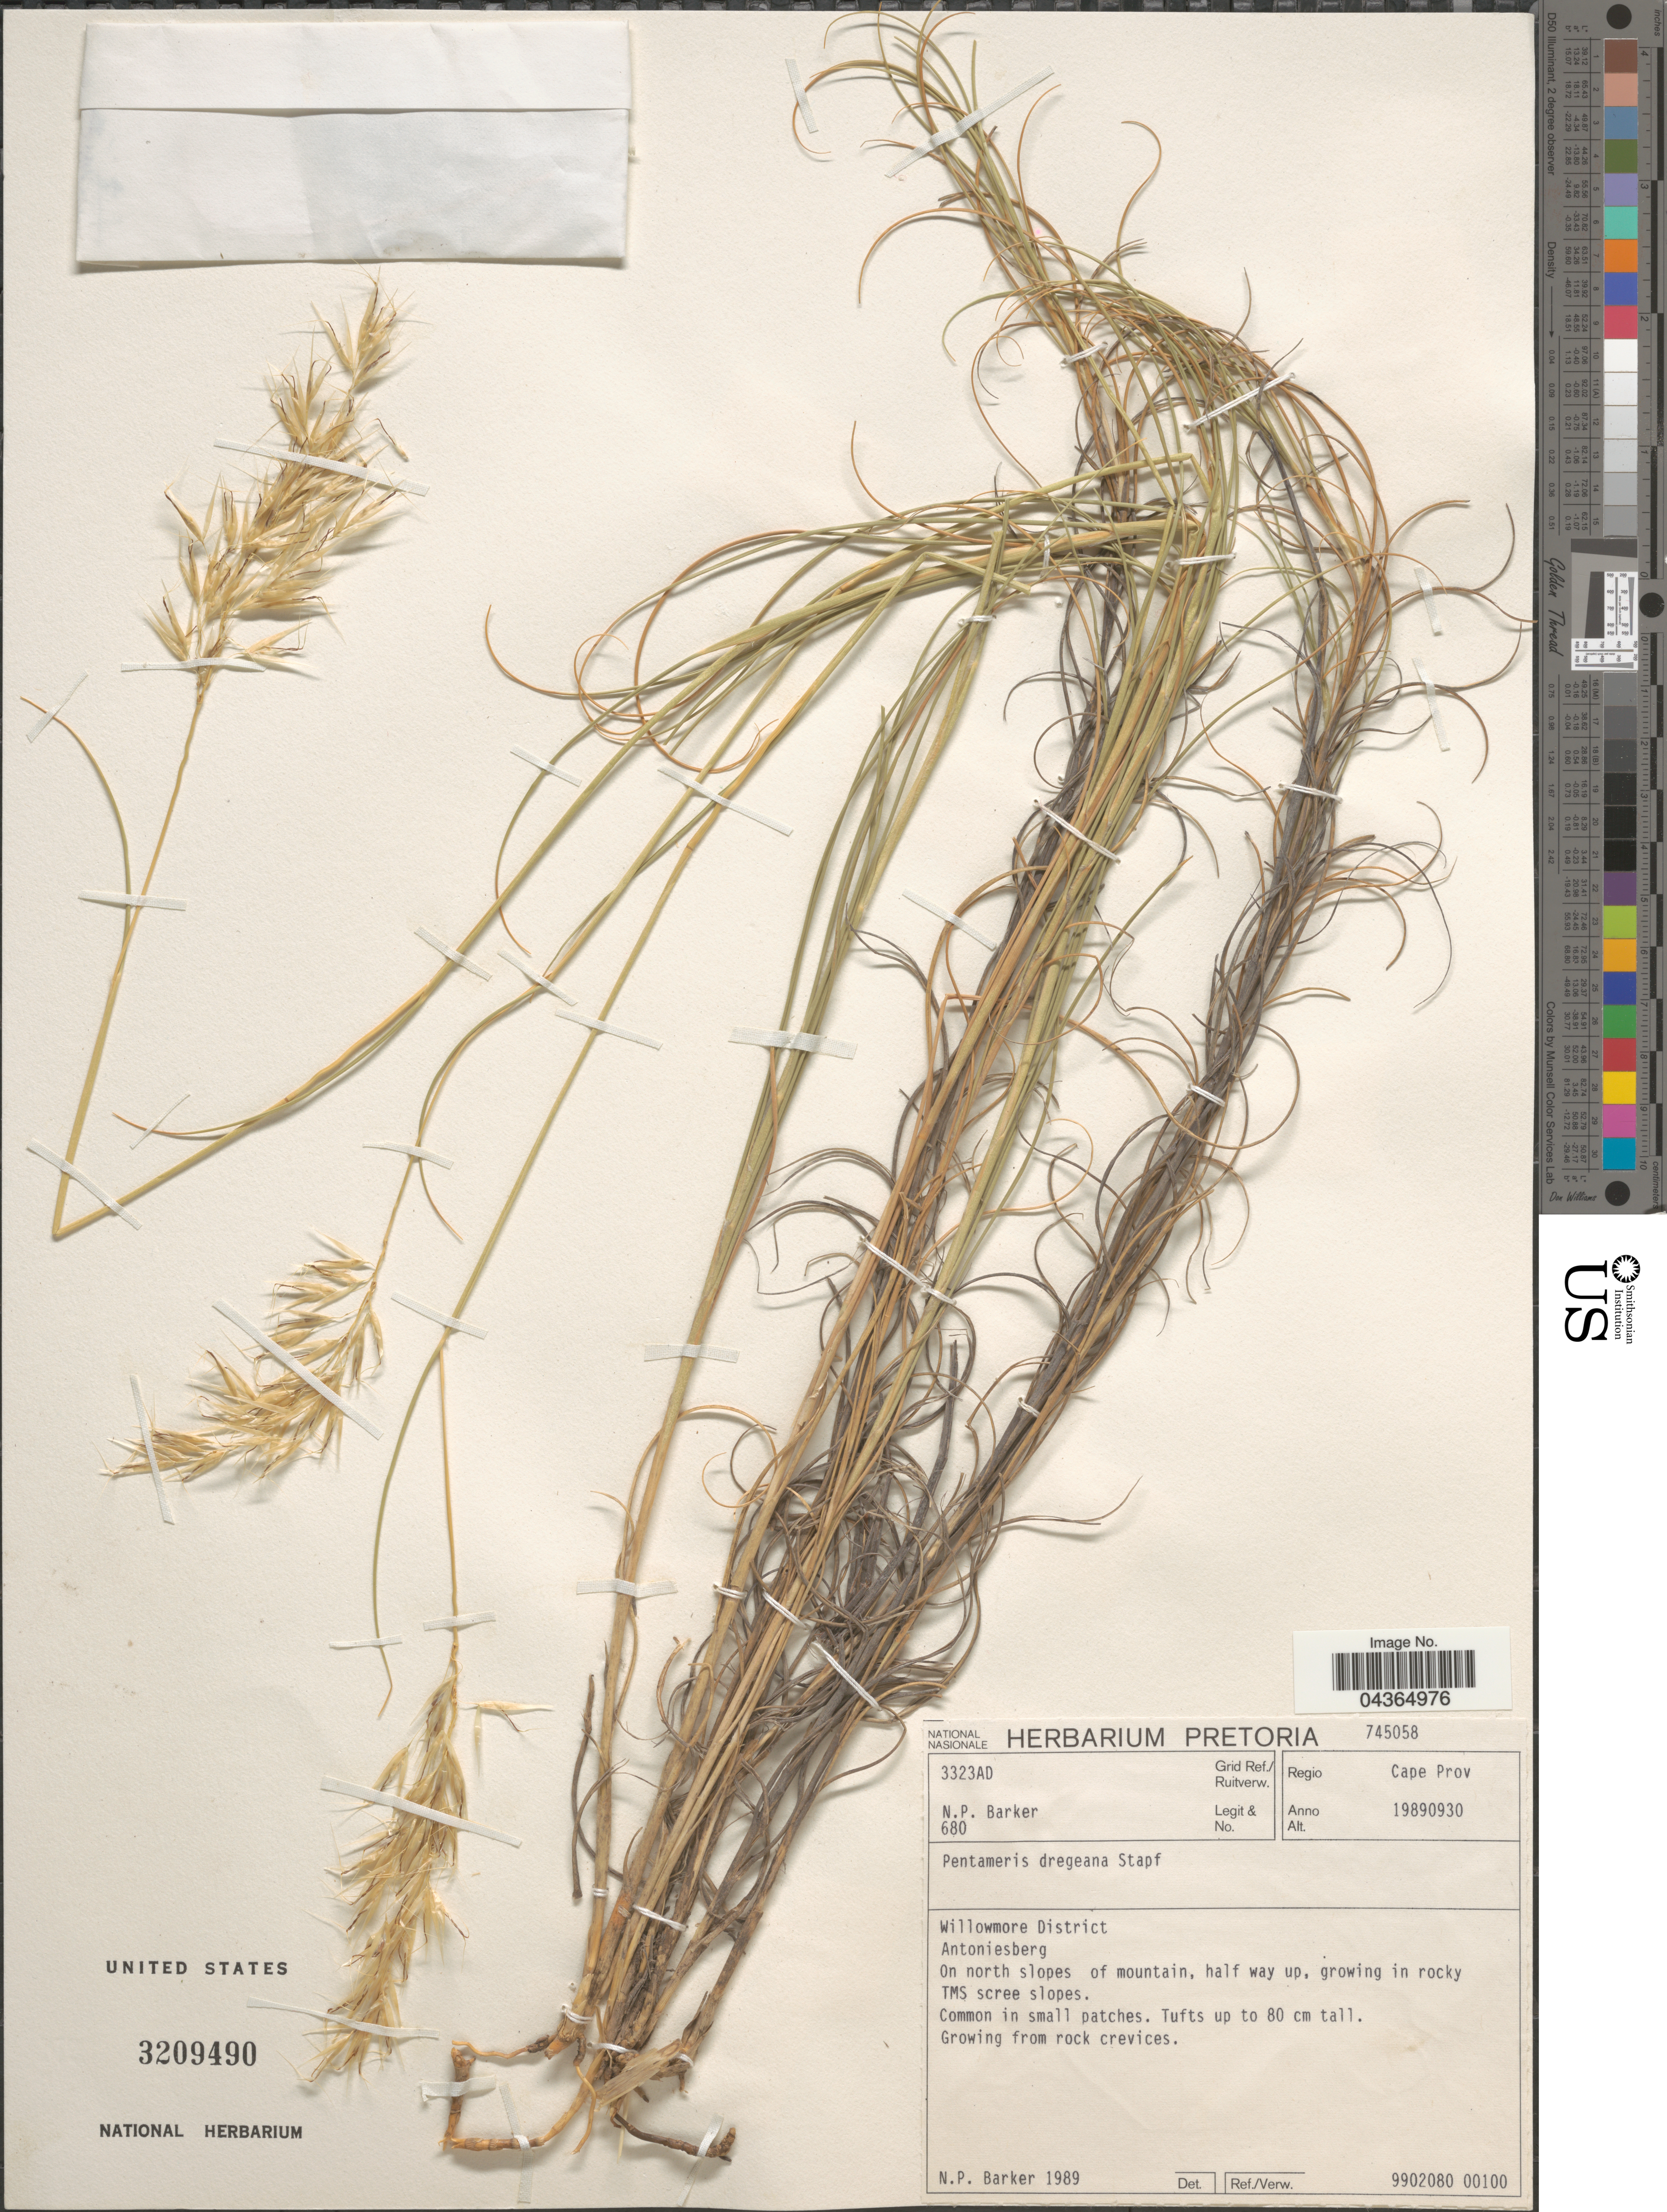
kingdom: Plantae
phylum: Tracheophyta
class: Liliopsida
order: Poales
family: Poaceae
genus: Pentameris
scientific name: Pentameris dregeana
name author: Stapf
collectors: N. P. Barker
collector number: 680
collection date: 1989-09-30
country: South Africa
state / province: Eastern Cape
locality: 3323AD Grid Ref./Ruitverw. Regio Cape Prov. Willowmore District. Antoniesberg. On north slopes of mountain, half way up, growing in rocky TMS scree slopes.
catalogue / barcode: US 3209490